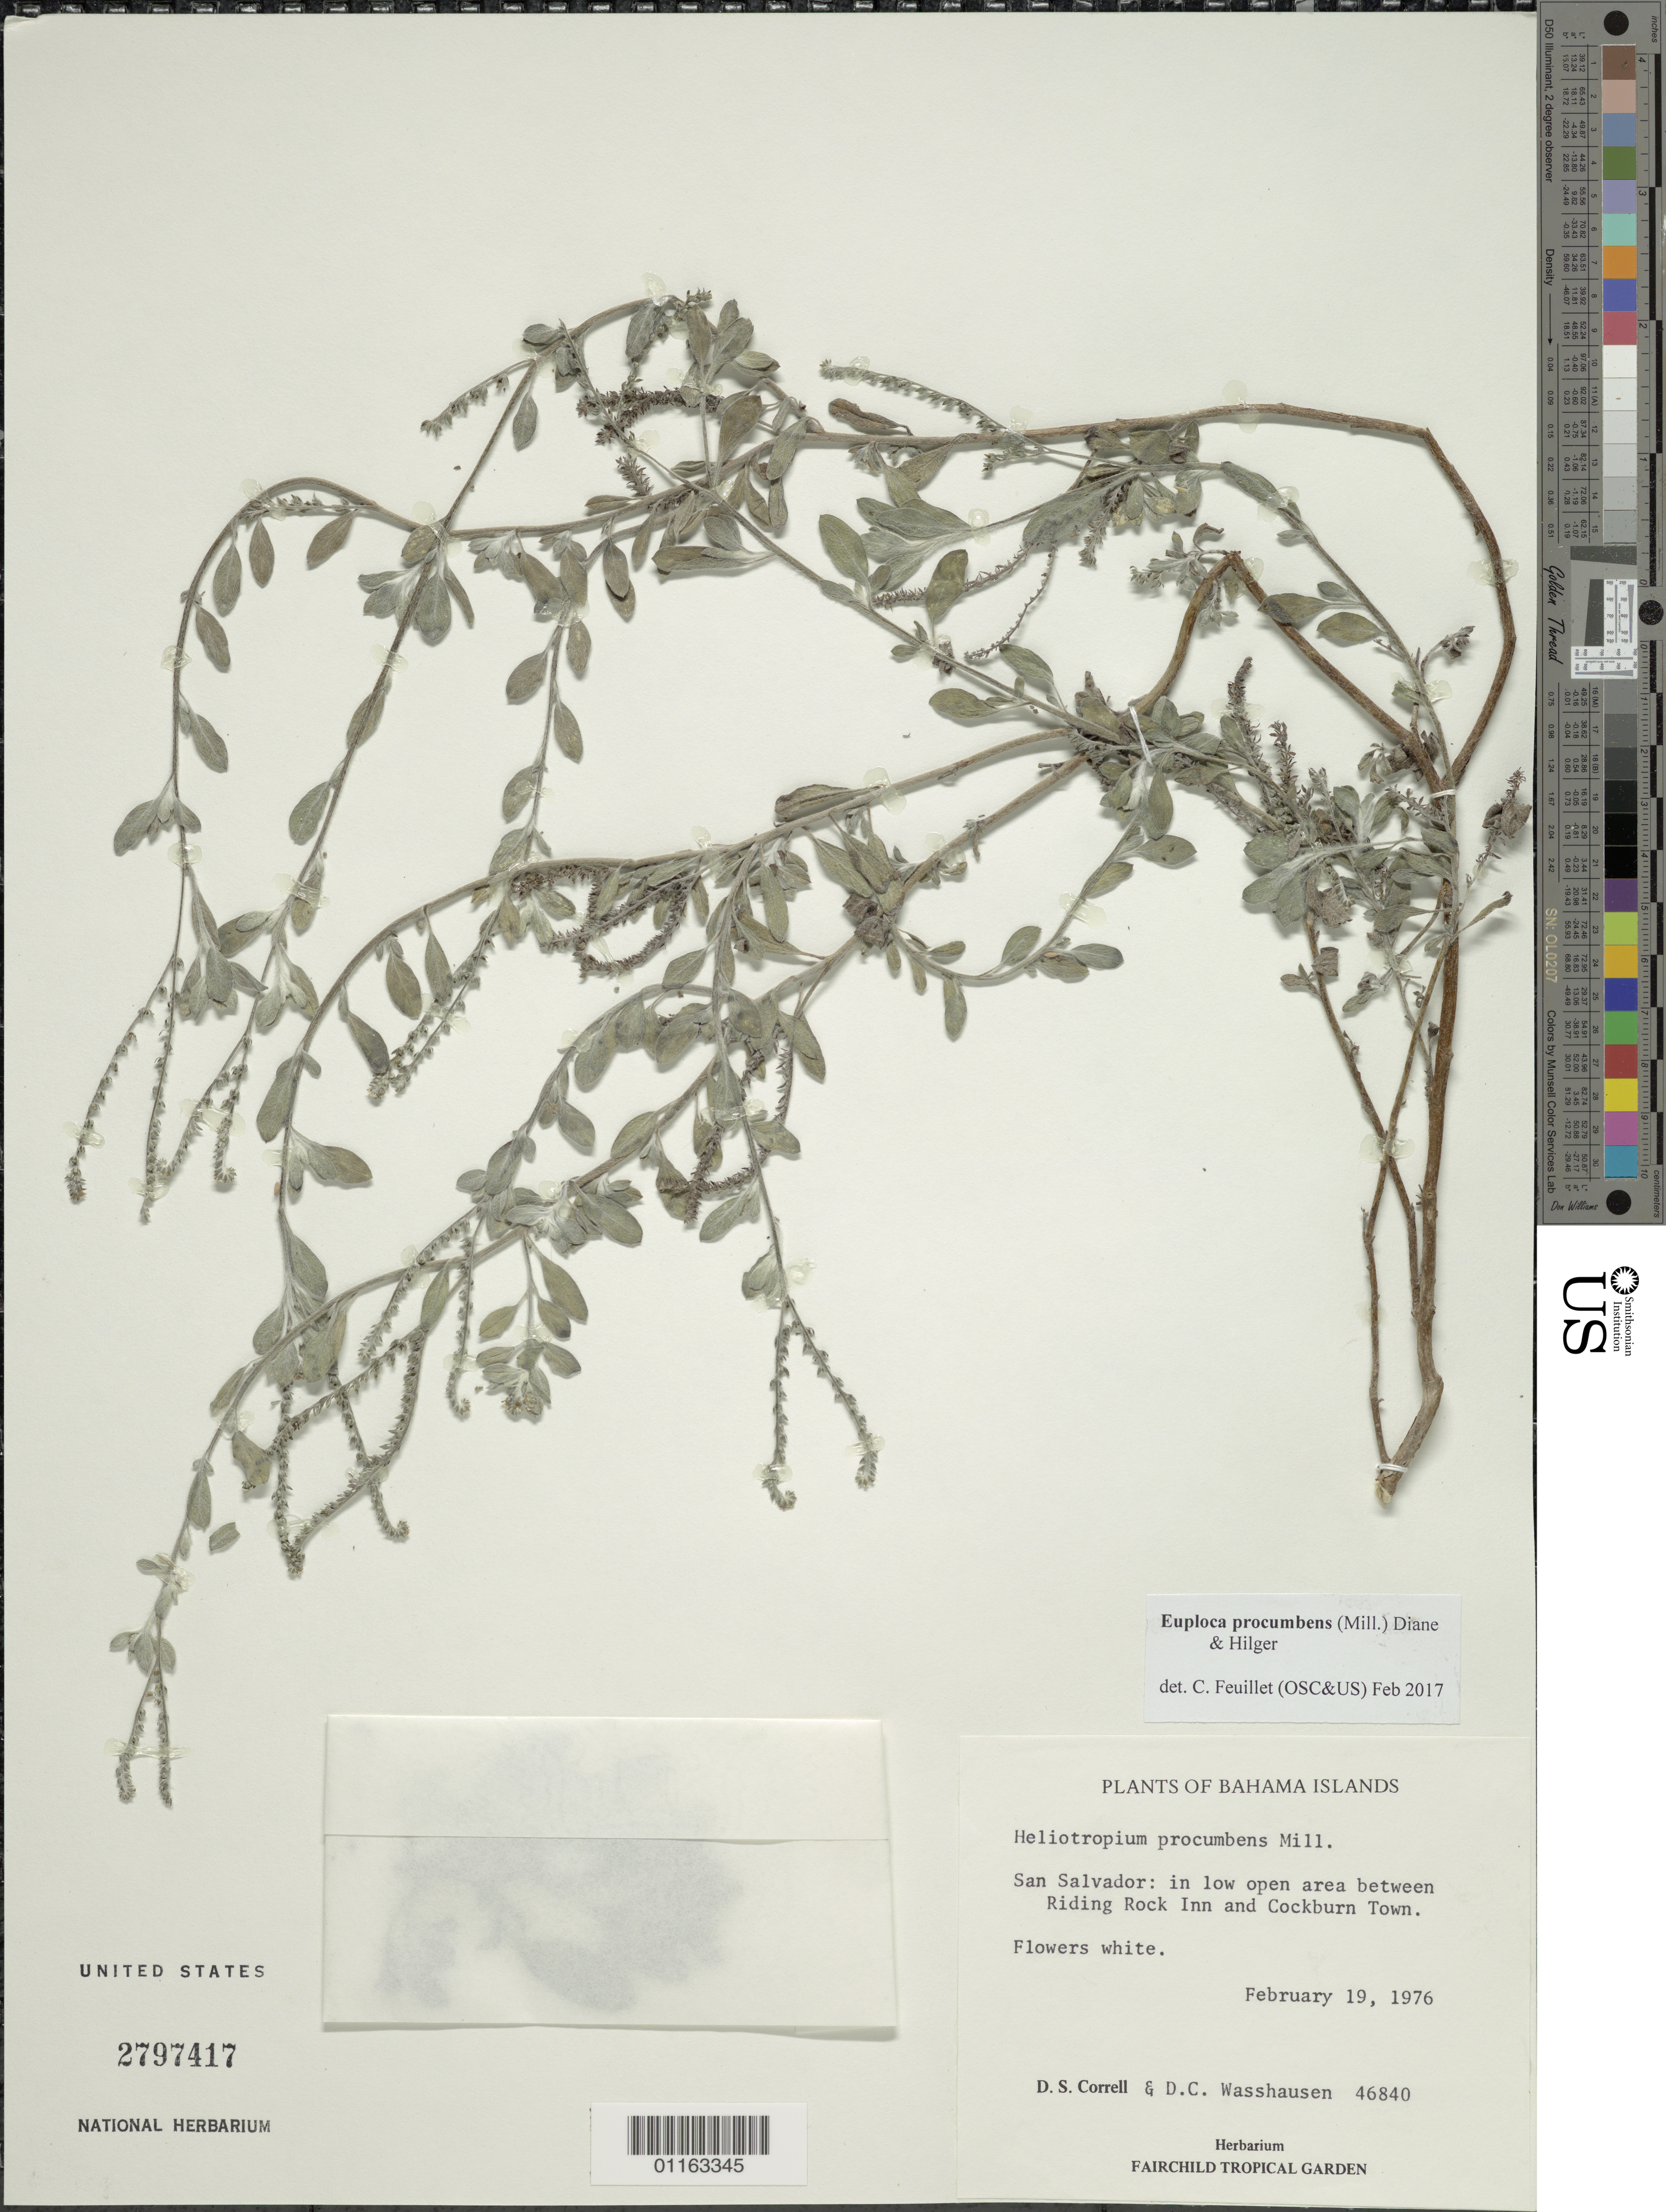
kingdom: Plantae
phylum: Tracheophyta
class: Magnoliopsida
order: Boraginales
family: Heliotropiaceae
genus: Euploca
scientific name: Euploca procumbens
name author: (Mill.) Diane & Hilger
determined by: Feuillet, C.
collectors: D. S. Correll & D. C. Wasshausen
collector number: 46840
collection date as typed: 19 Feb 1976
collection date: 1976-02-19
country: Bahamas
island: San Salvador I.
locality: Between Riding Rock Inn and Cockburn Town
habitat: In low open area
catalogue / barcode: US 2797417